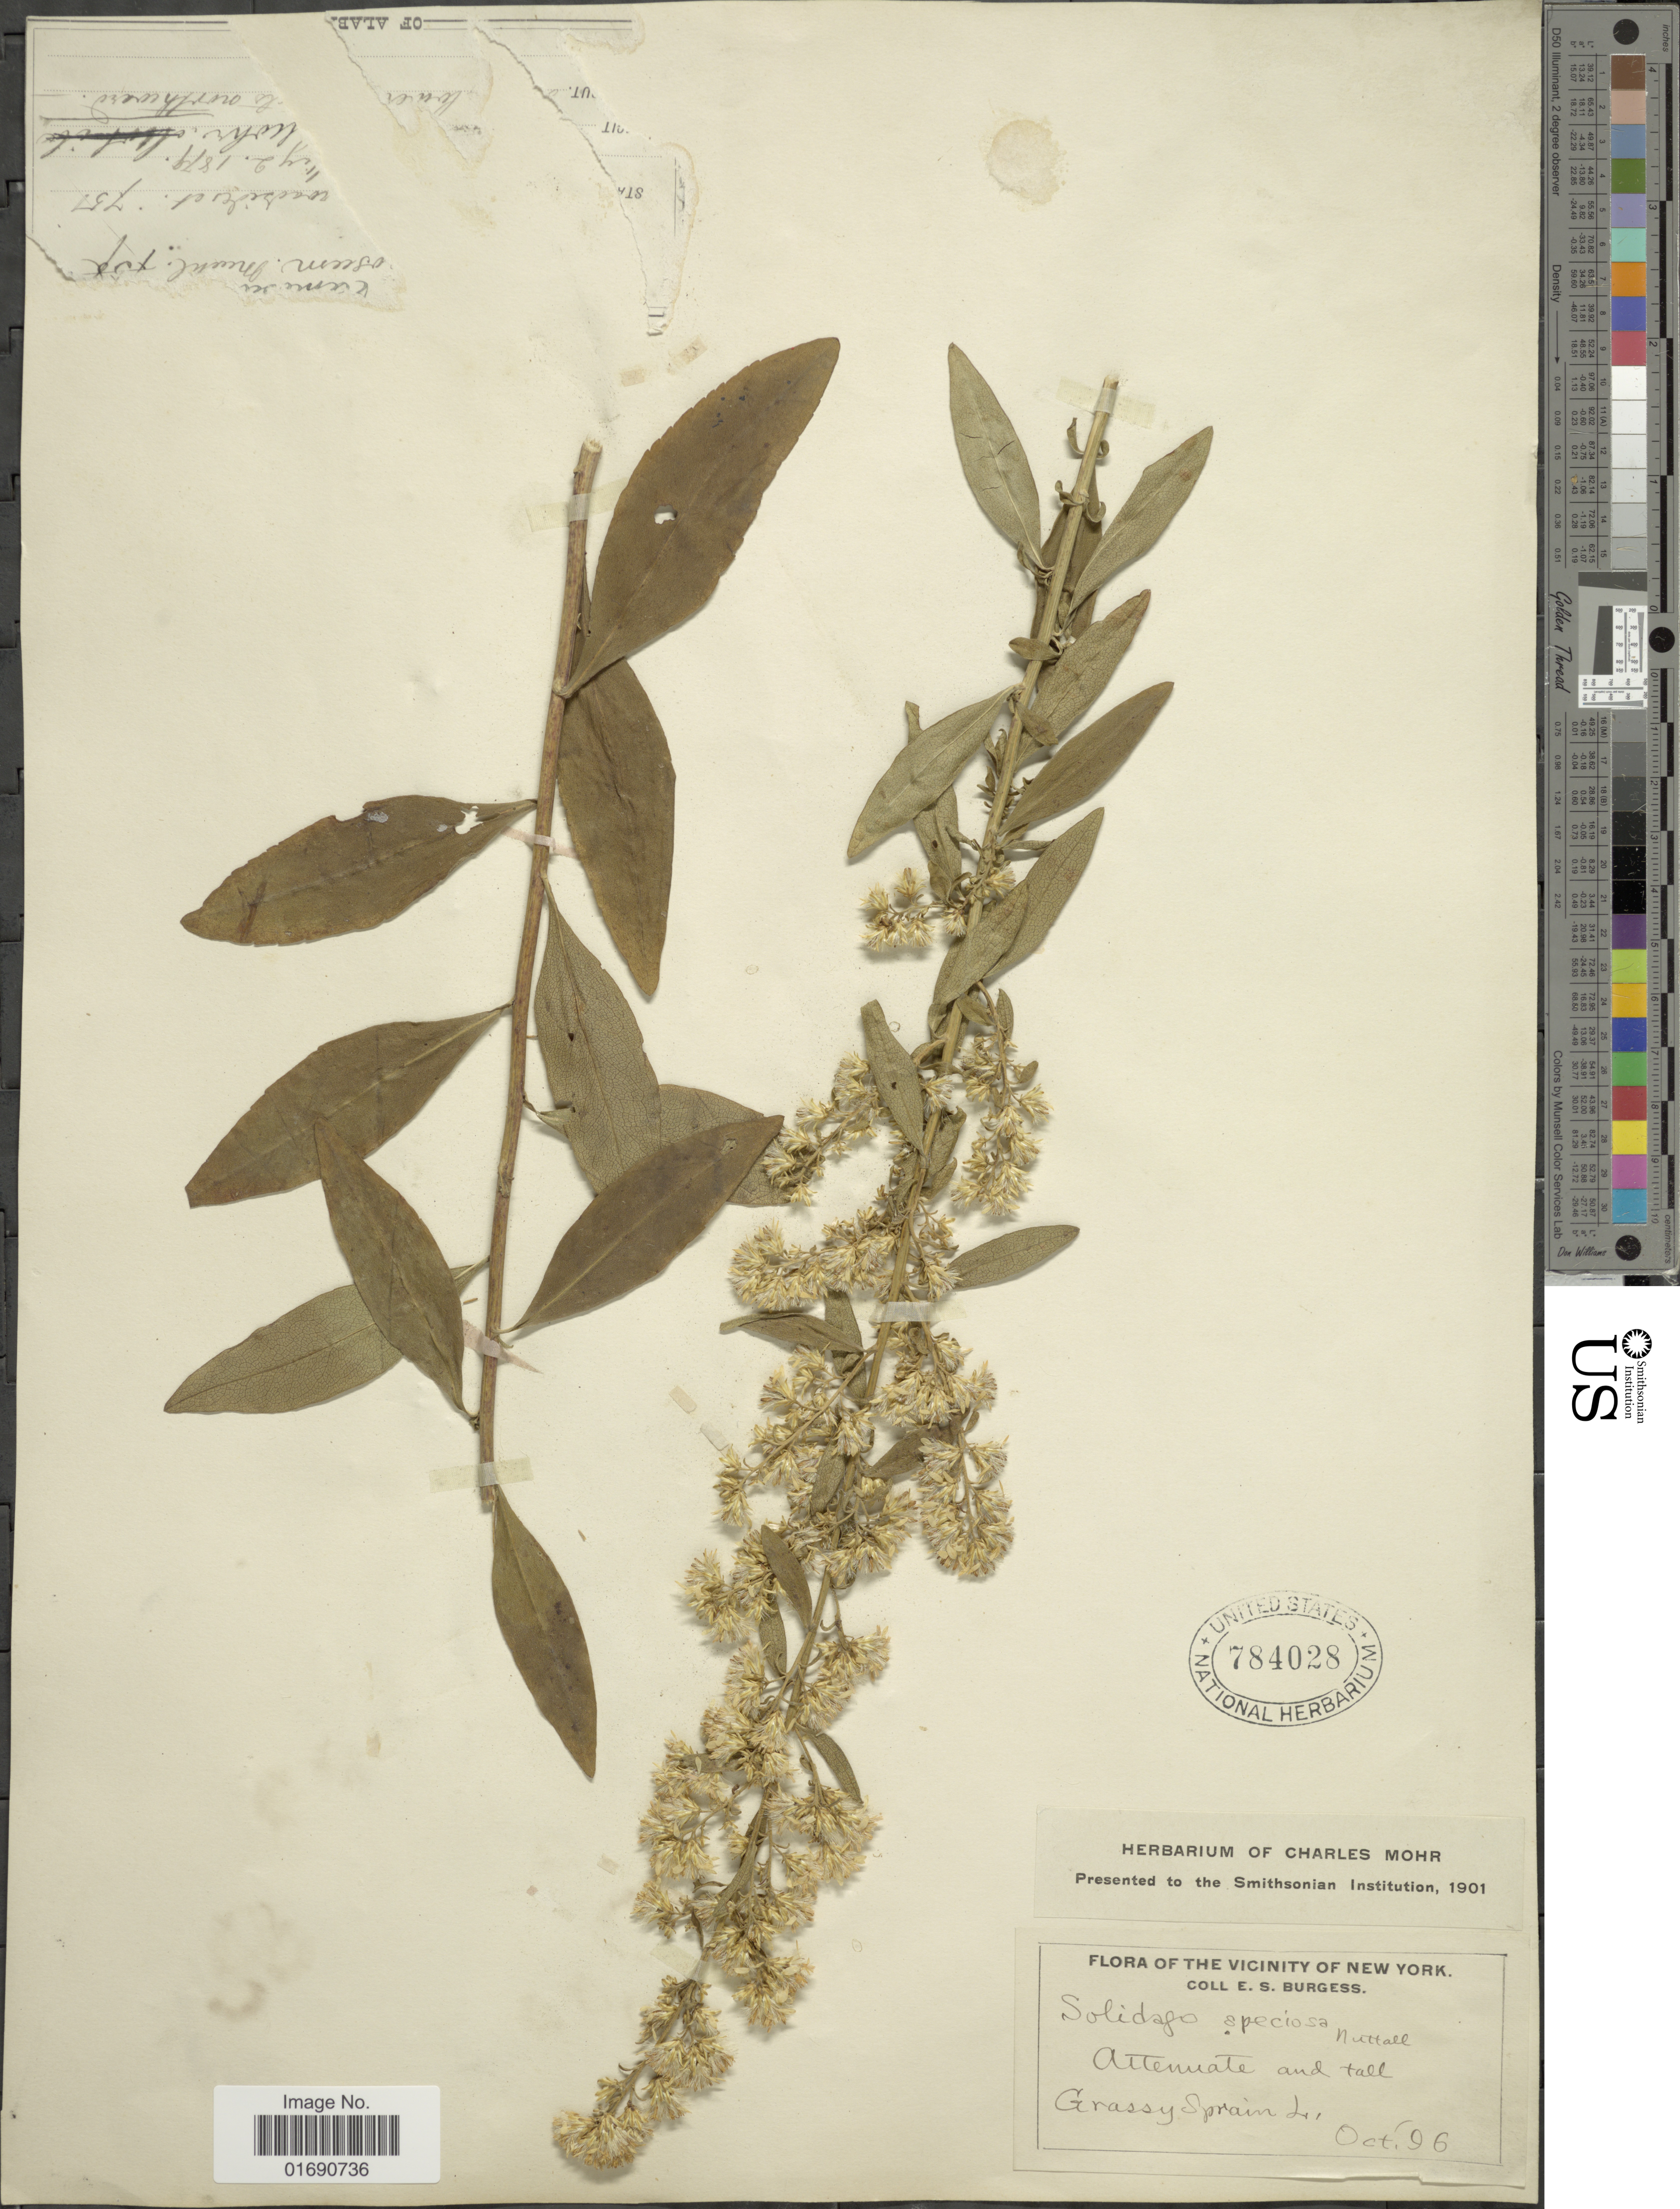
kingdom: Plantae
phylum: Tracheophyta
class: Magnoliopsida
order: Asterales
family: Asteraceae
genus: Solidago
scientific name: Solidago speciosa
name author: Nutt.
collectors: E. Burgess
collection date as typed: Transcribed d/m/y: /10/96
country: United States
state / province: New York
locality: The Vicinity of New York, alternate and tall Grassy Sprain L.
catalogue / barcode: US 784028